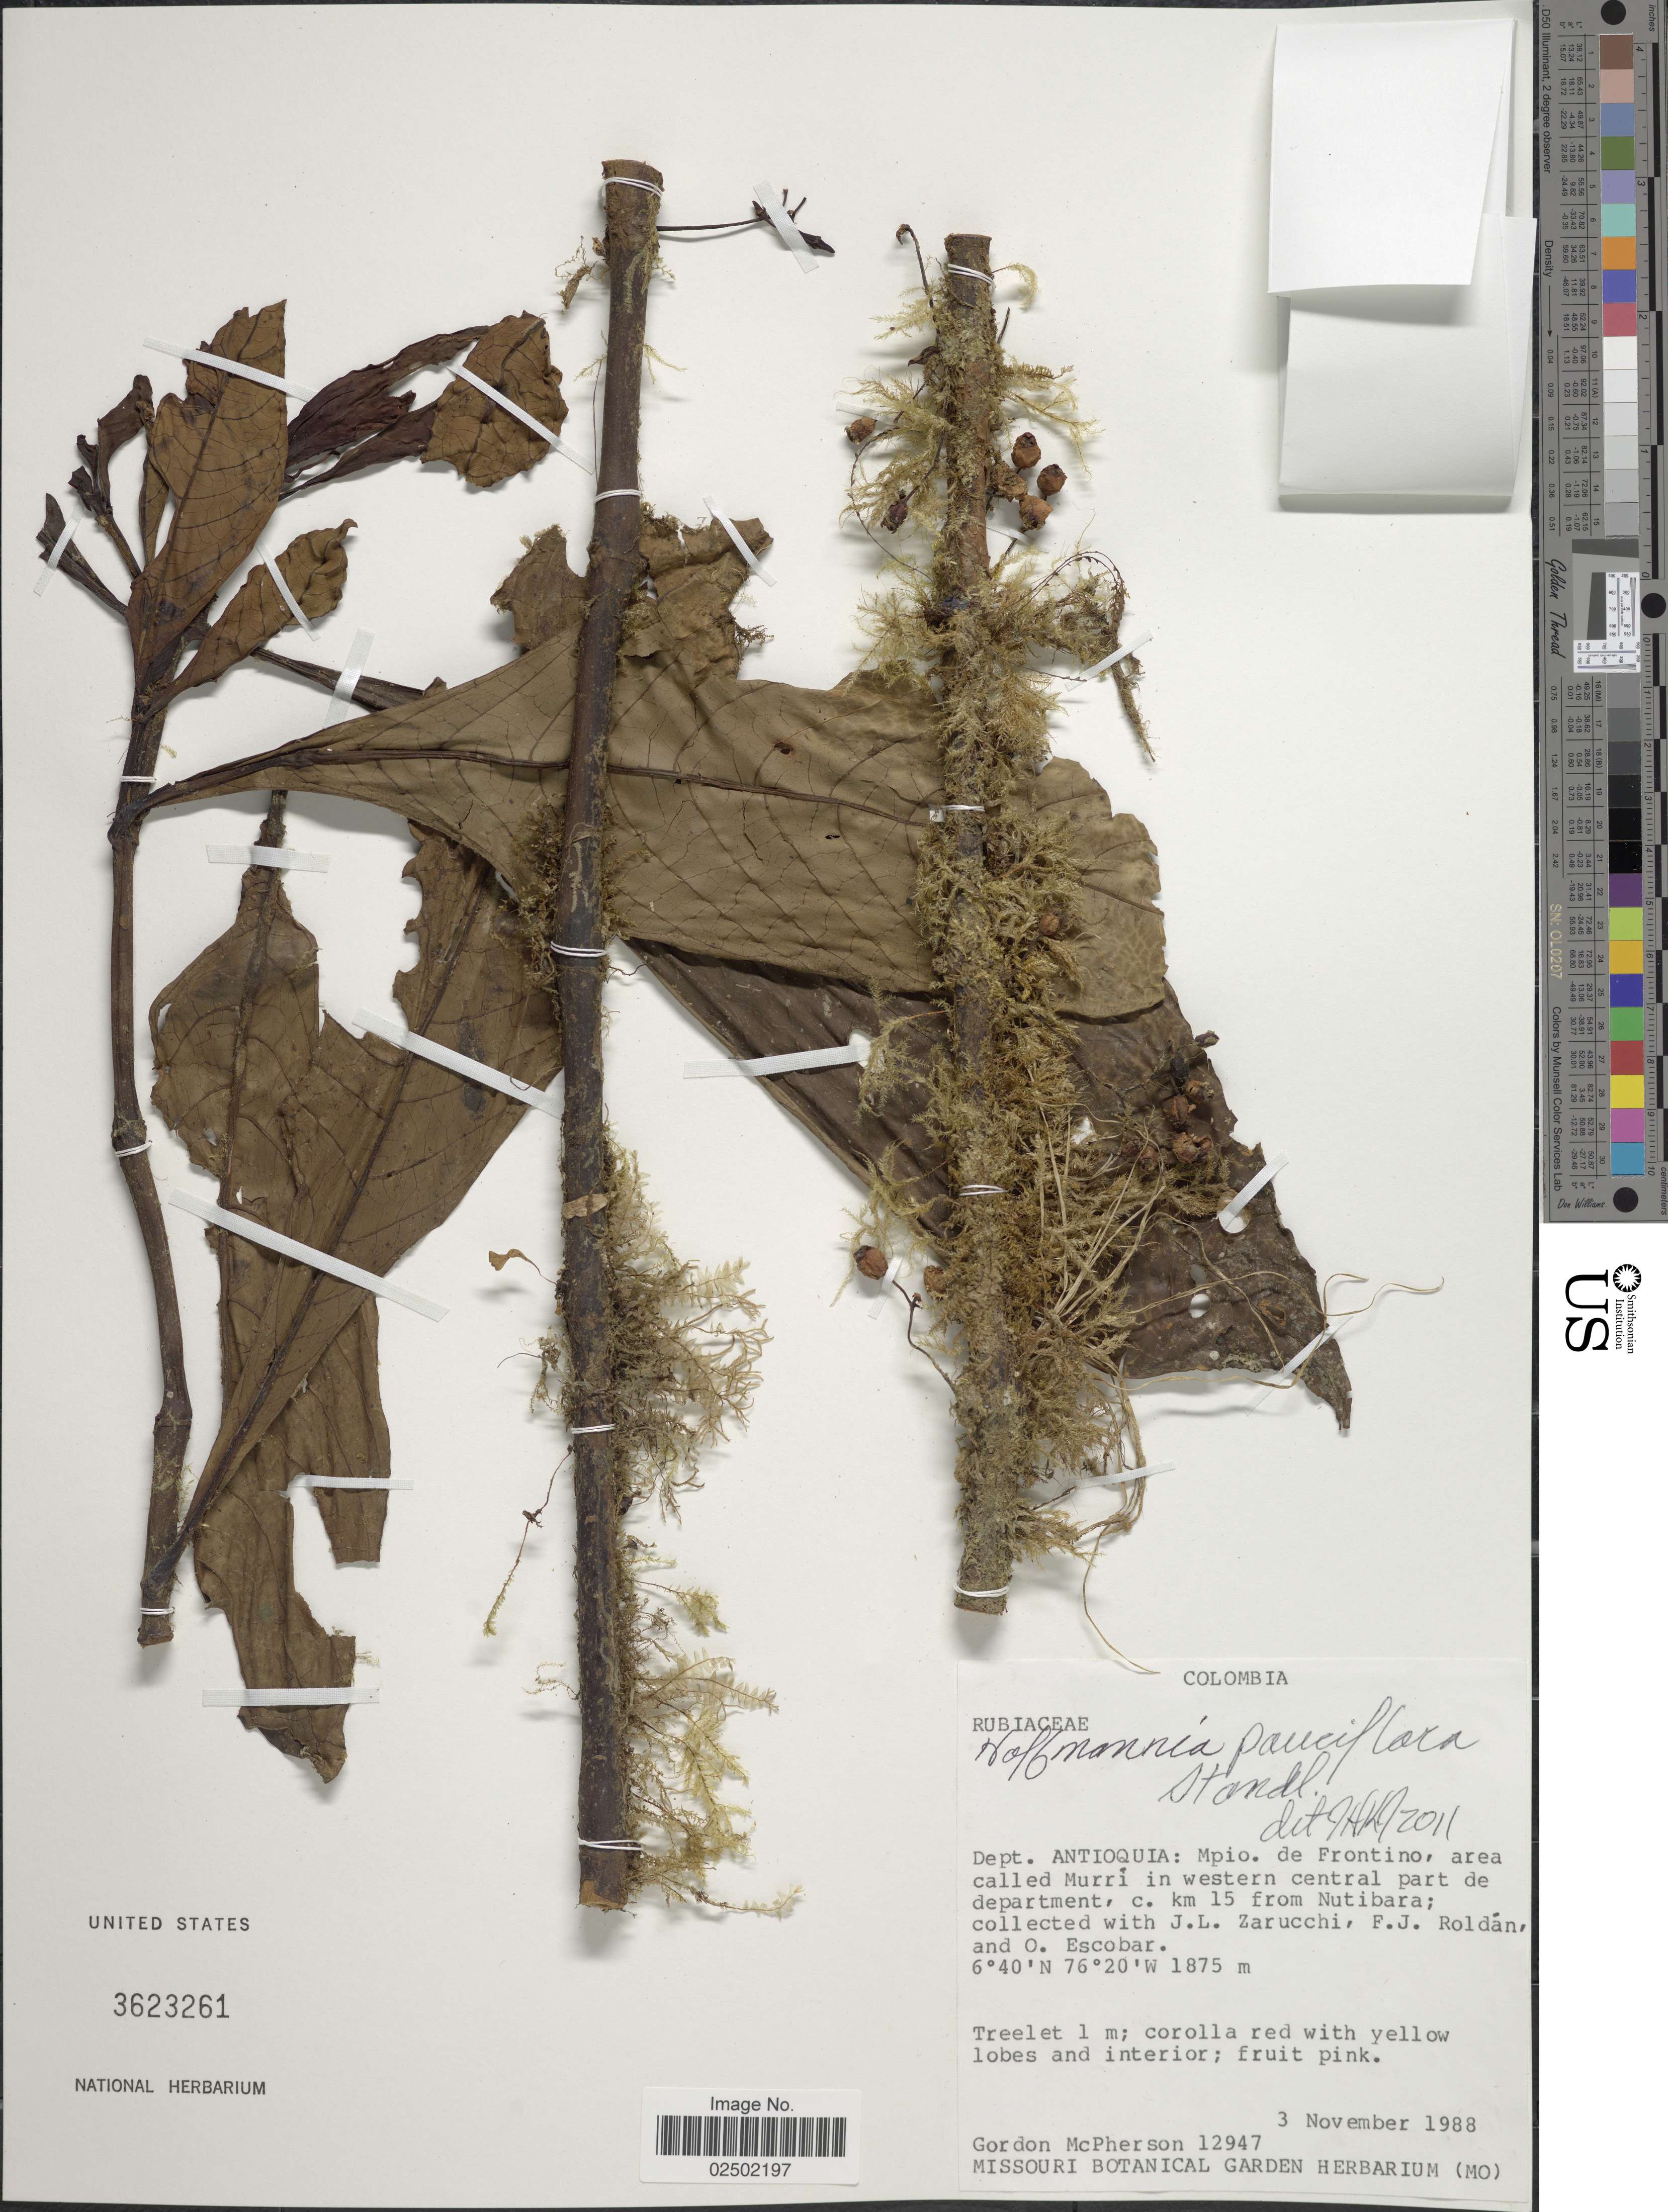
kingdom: Plantae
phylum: Tracheophyta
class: Magnoliopsida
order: Gentianales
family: Rubiaceae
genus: Hoffmannia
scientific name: Hoffmannia pauciflora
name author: Standl.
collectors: G. McPherson, J. L. Zarucchi, F. J. Roldán & O. Escobar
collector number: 12947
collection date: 1988-11-03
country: Colombia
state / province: Antioquia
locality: Depto. Antioquia: Mpio de Frontino, area called Murri in western central part de department, km 15 from Nutibara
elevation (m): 1875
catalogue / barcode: US 3623261